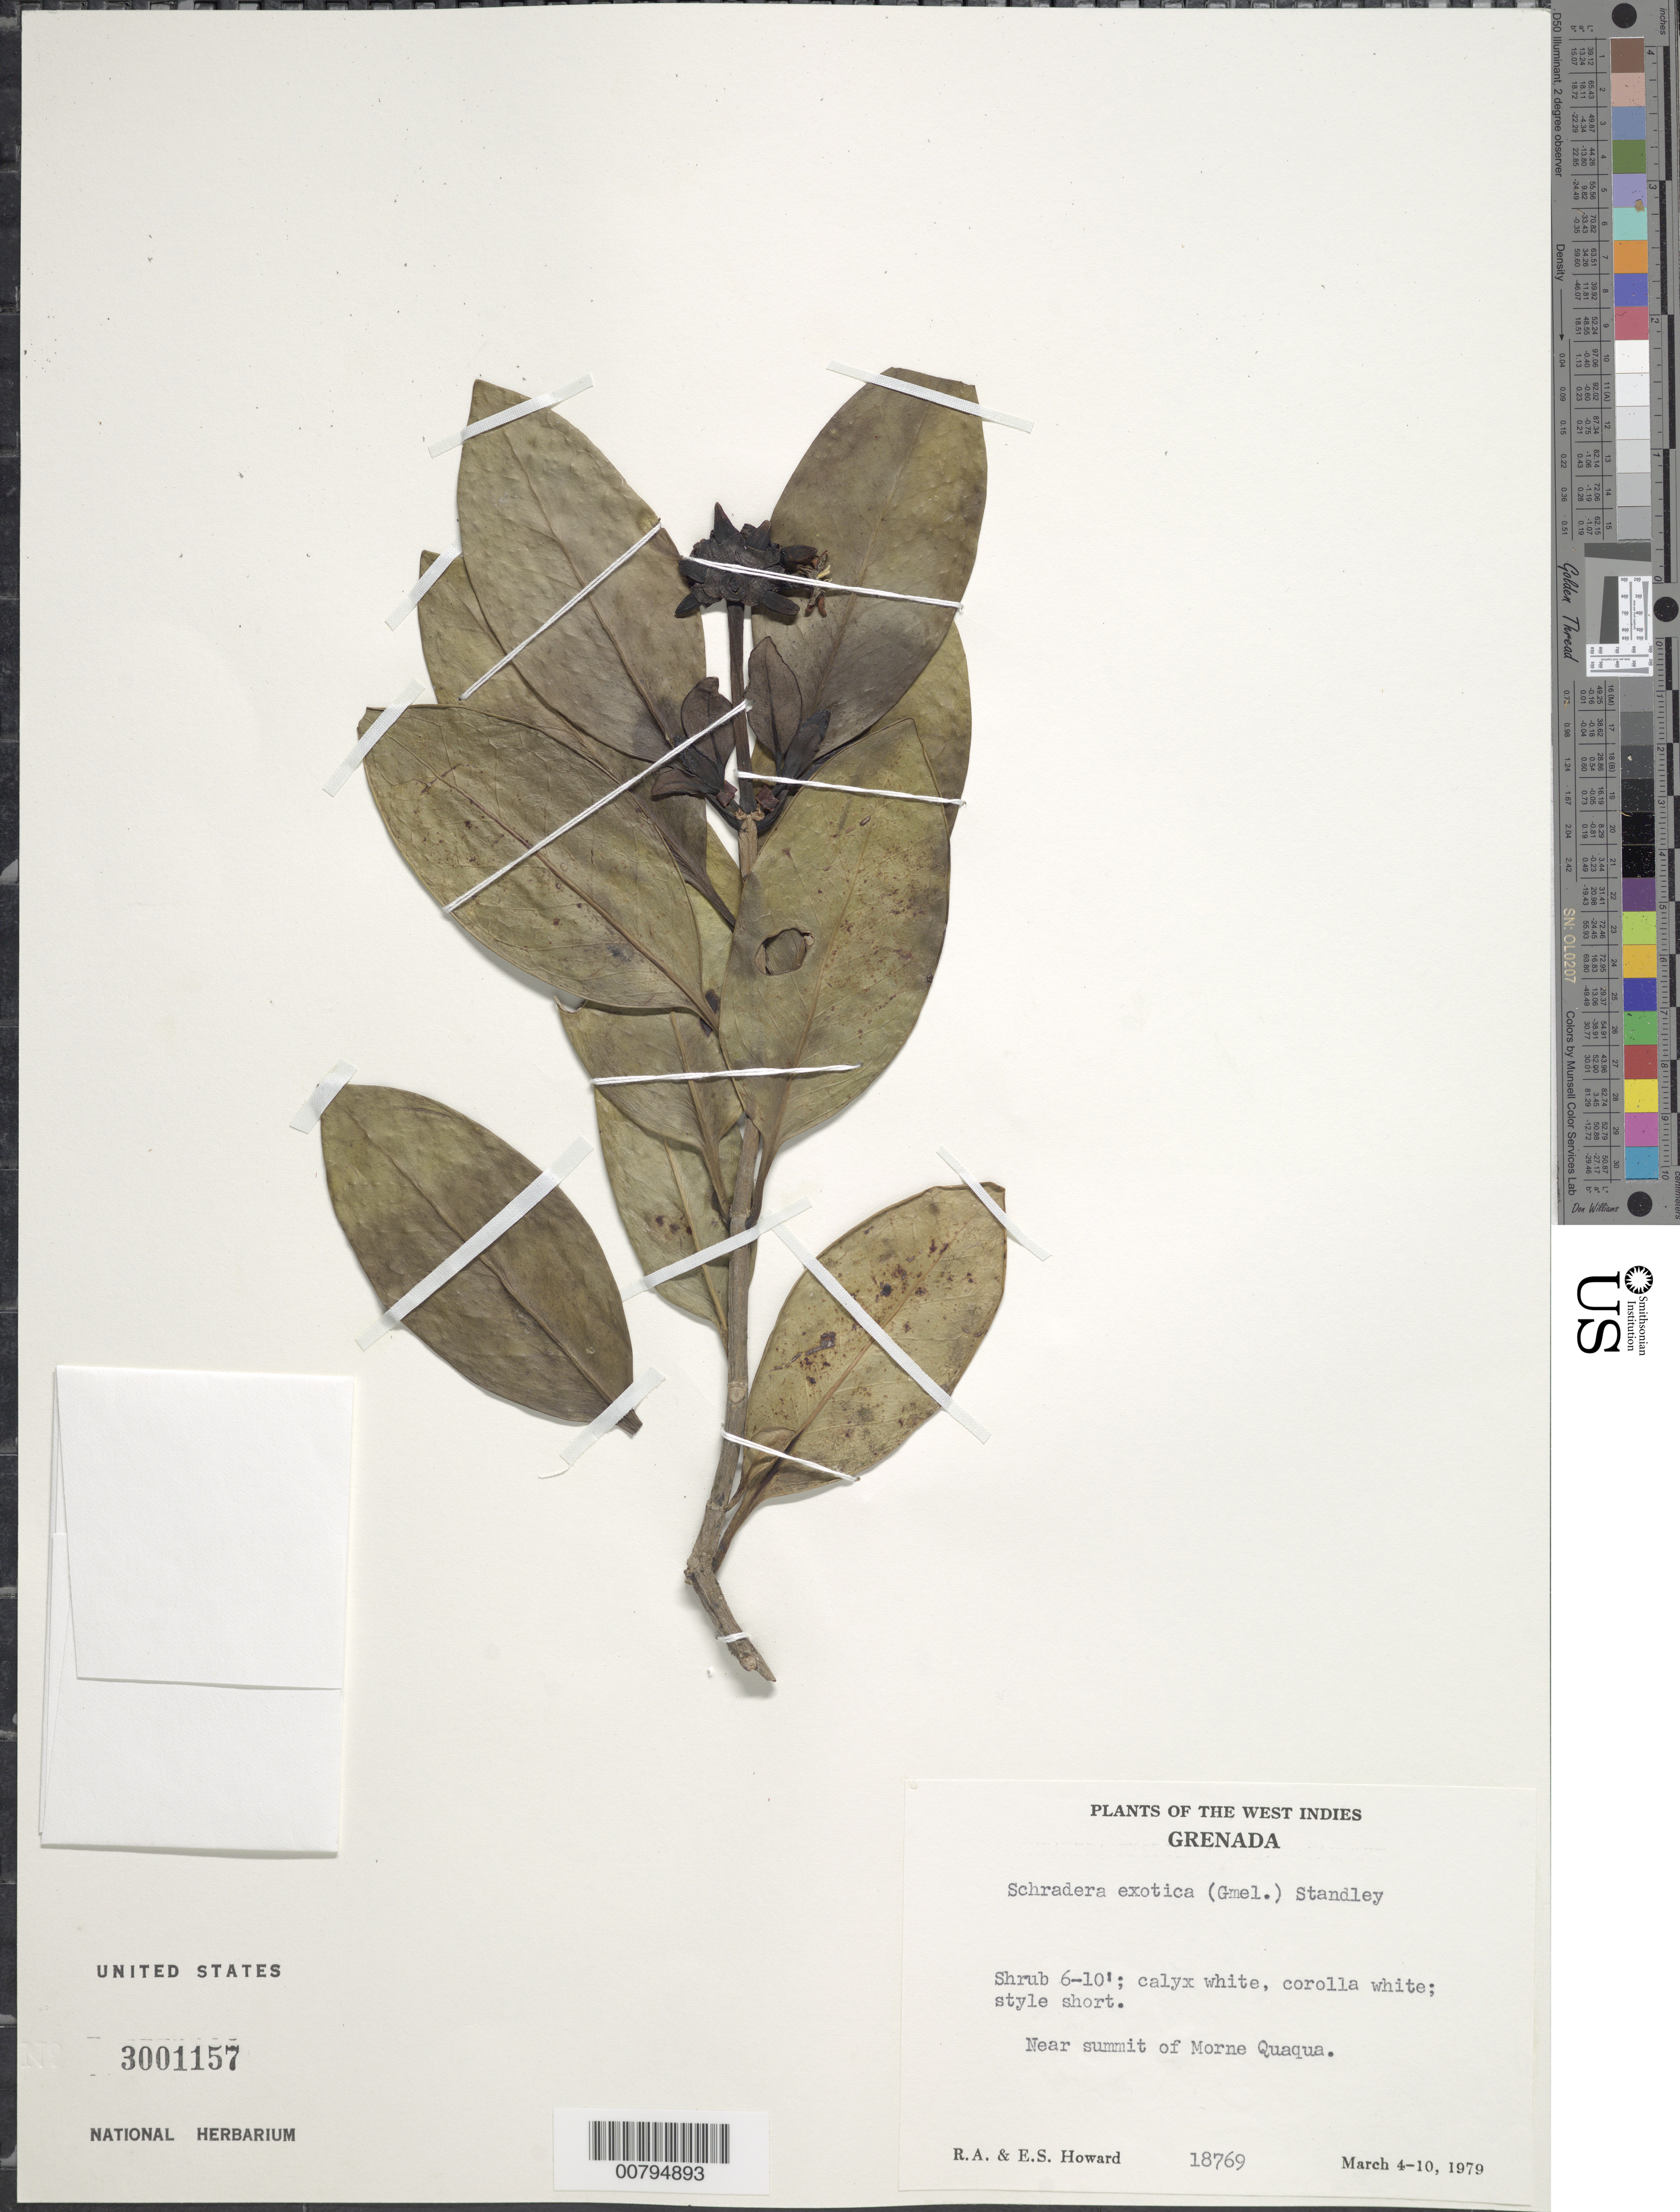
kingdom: Plantae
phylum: Tracheophyta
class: Magnoliopsida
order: Gentianales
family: Rubiaceae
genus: Schradera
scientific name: Schradera exotica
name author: (J.F. Gmel.) Standl.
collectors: R. A. Howard & E. S. Howard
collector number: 18769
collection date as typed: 04 Mar 1979 to 10 Mar 1979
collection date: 1979-03-04/1979-03-10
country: Grenada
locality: Near summit of Morne Quaqua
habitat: Near summit of morne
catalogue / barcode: US 3001157